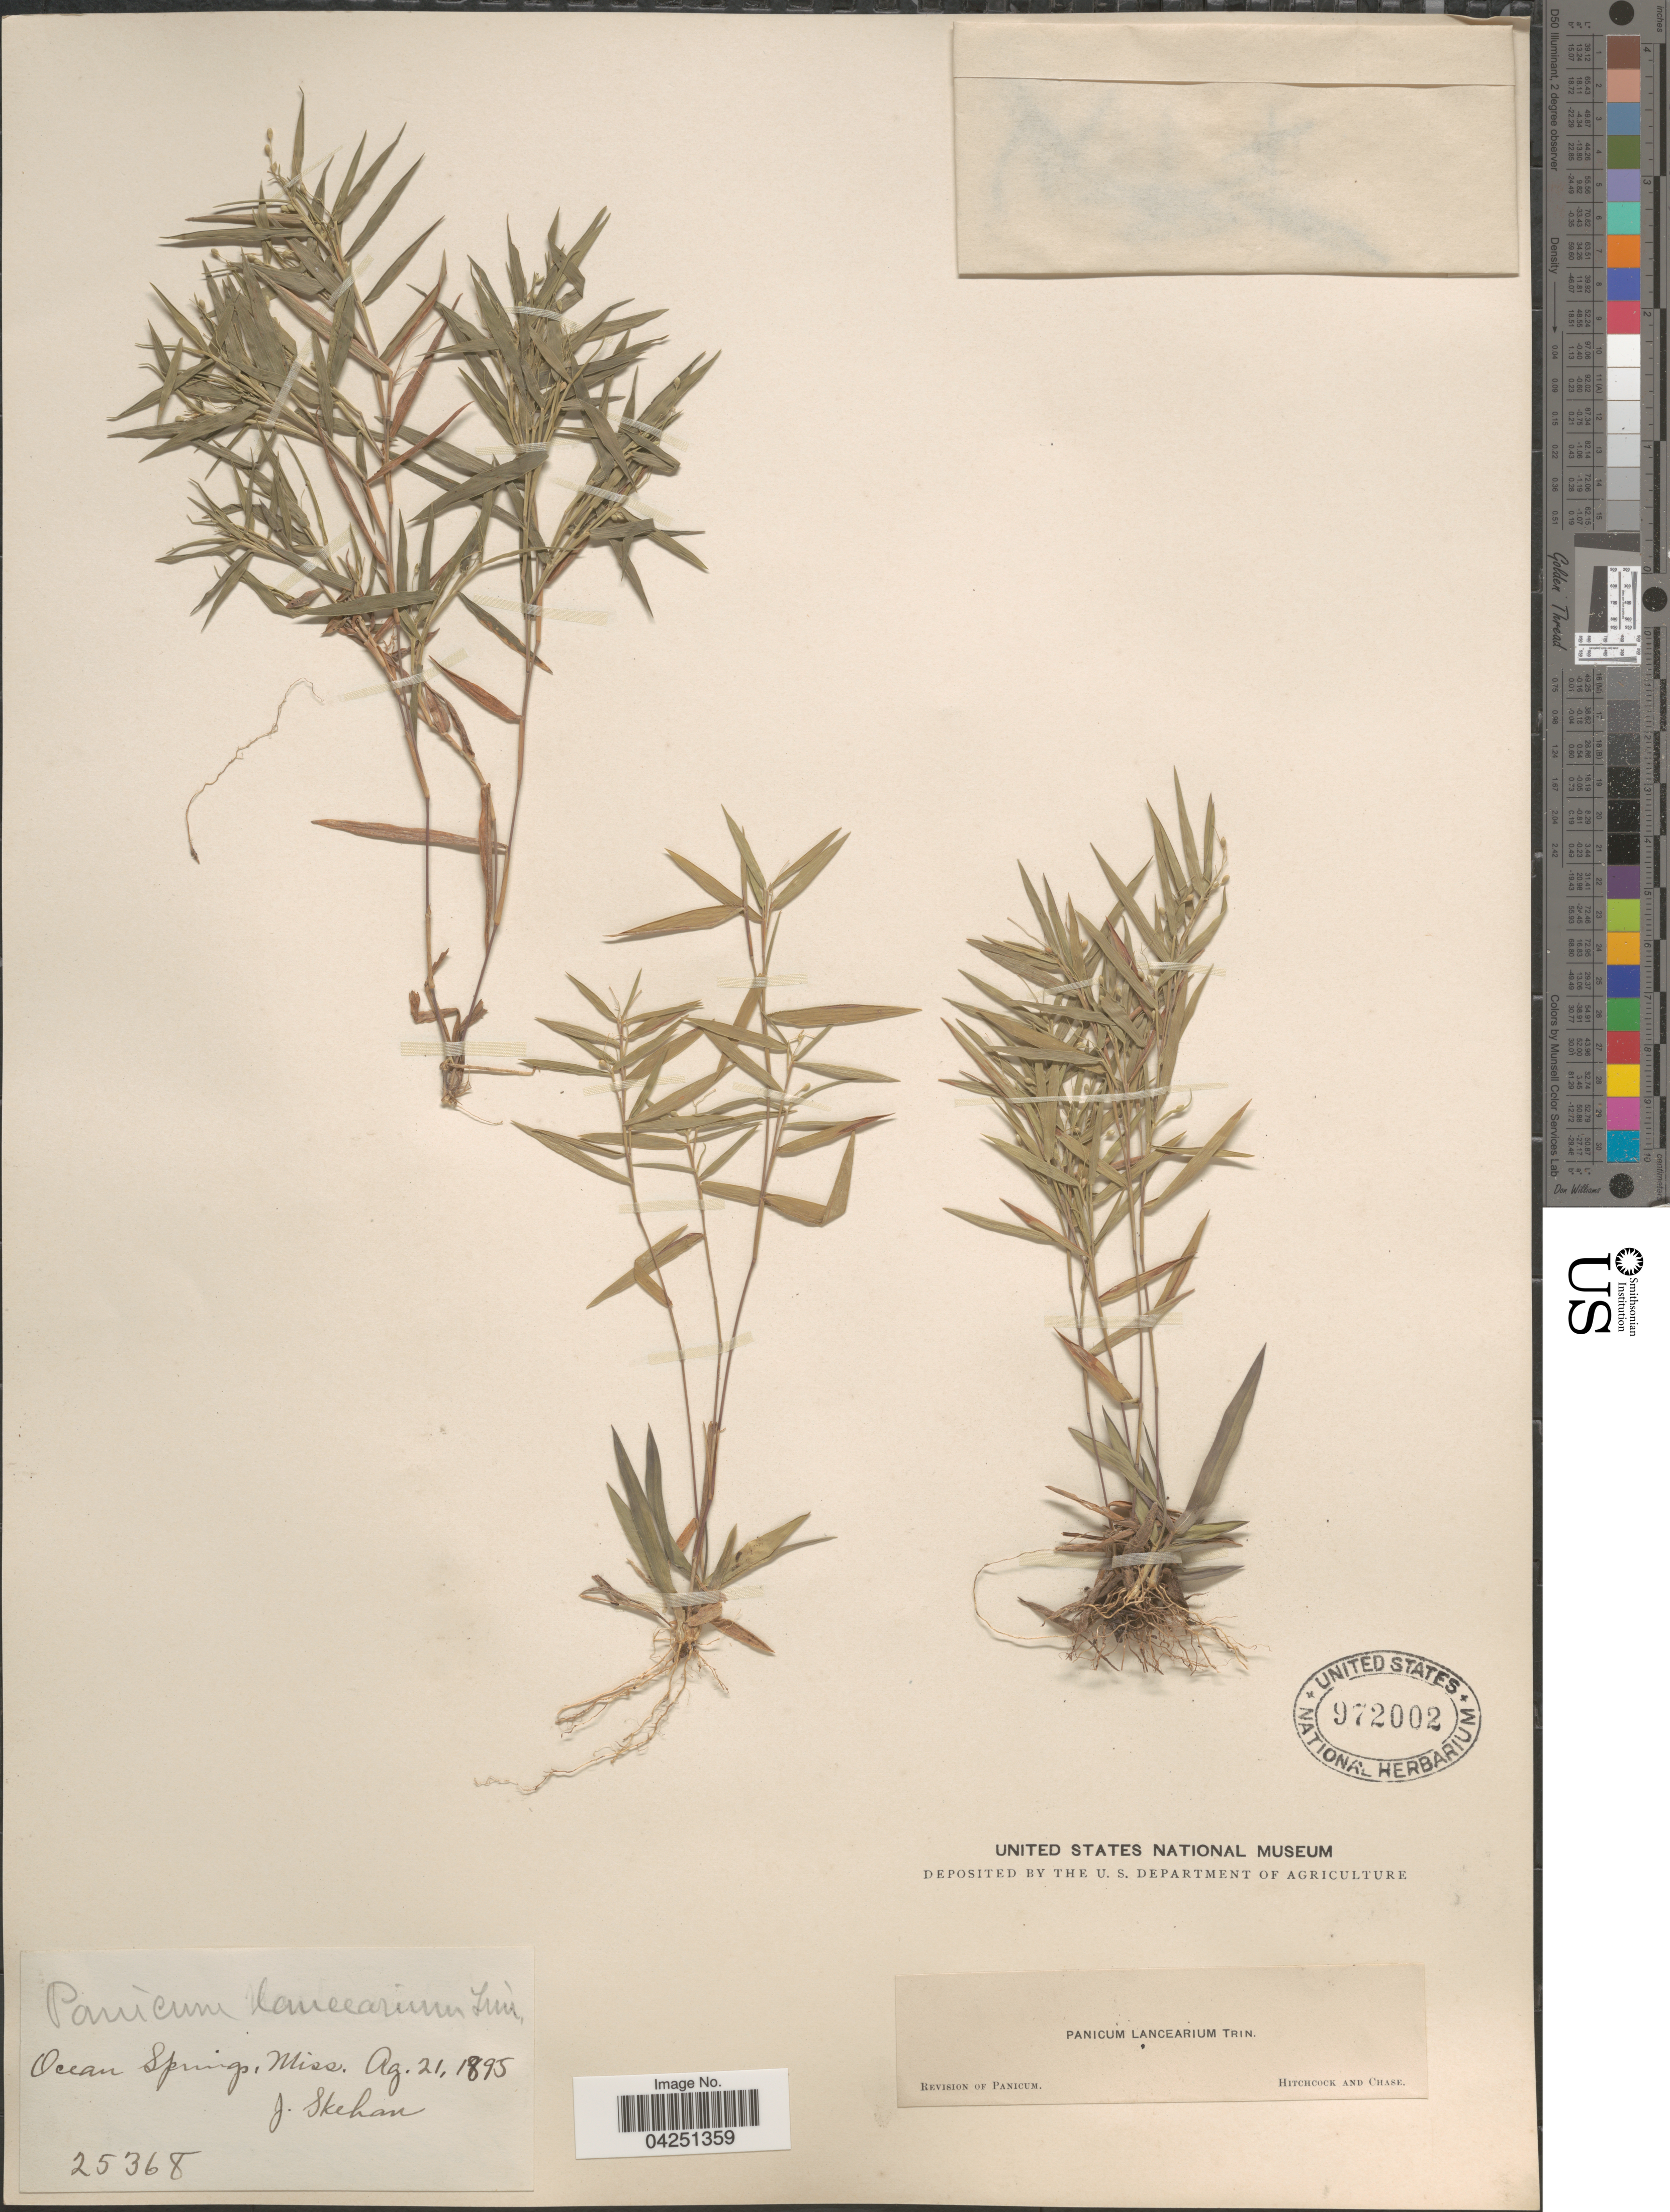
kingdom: Plantae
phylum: Tracheophyta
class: Liliopsida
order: Poales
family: Poaceae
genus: Dichanthelium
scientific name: Dichanthelium acuminatum var. acuminatum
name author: (Sw.) Gould & C.A. Clark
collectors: J. Skehan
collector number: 25368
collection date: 1895-08-21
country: United States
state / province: Mississippi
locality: Ocean Springs.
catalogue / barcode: US 972002